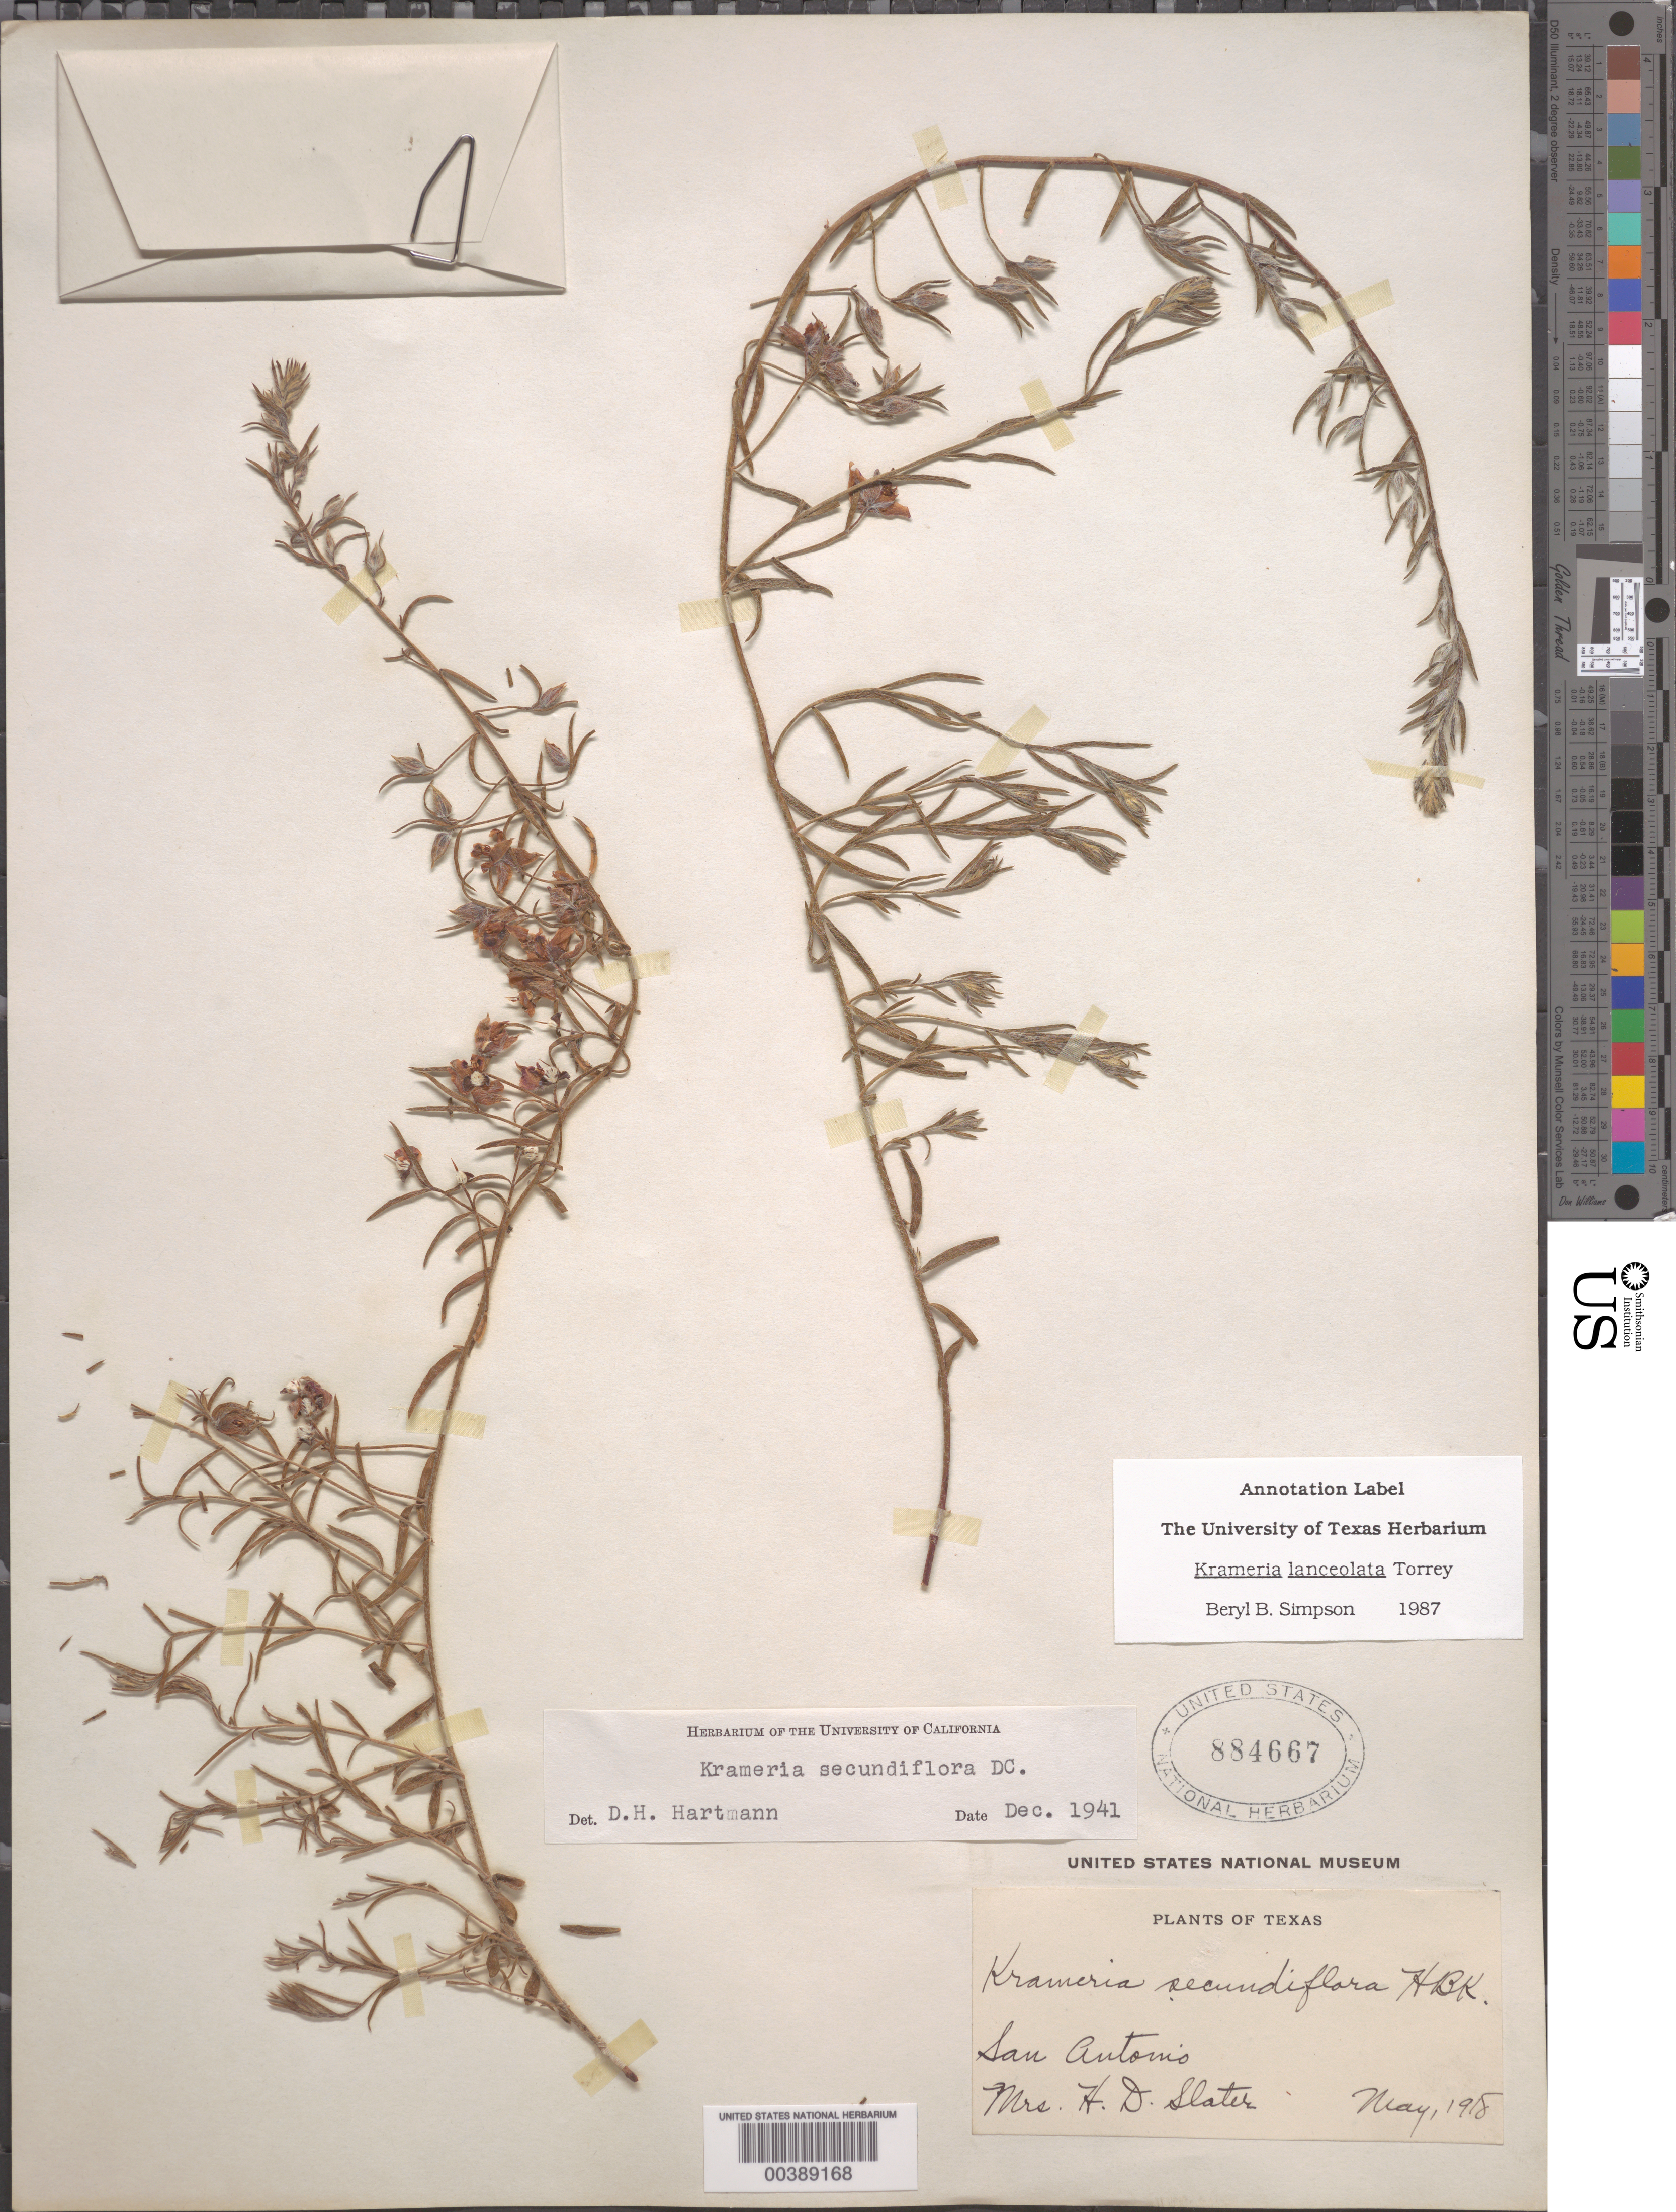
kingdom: Plantae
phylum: Tracheophyta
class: Magnoliopsida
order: Zygophyllales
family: Krameriaceae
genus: Krameria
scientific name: Krameria lanceolata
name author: Torr.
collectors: H. Slater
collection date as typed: May 1918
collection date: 1918-05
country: United States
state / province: Texas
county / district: Bexar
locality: San antonio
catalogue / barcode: US 884667